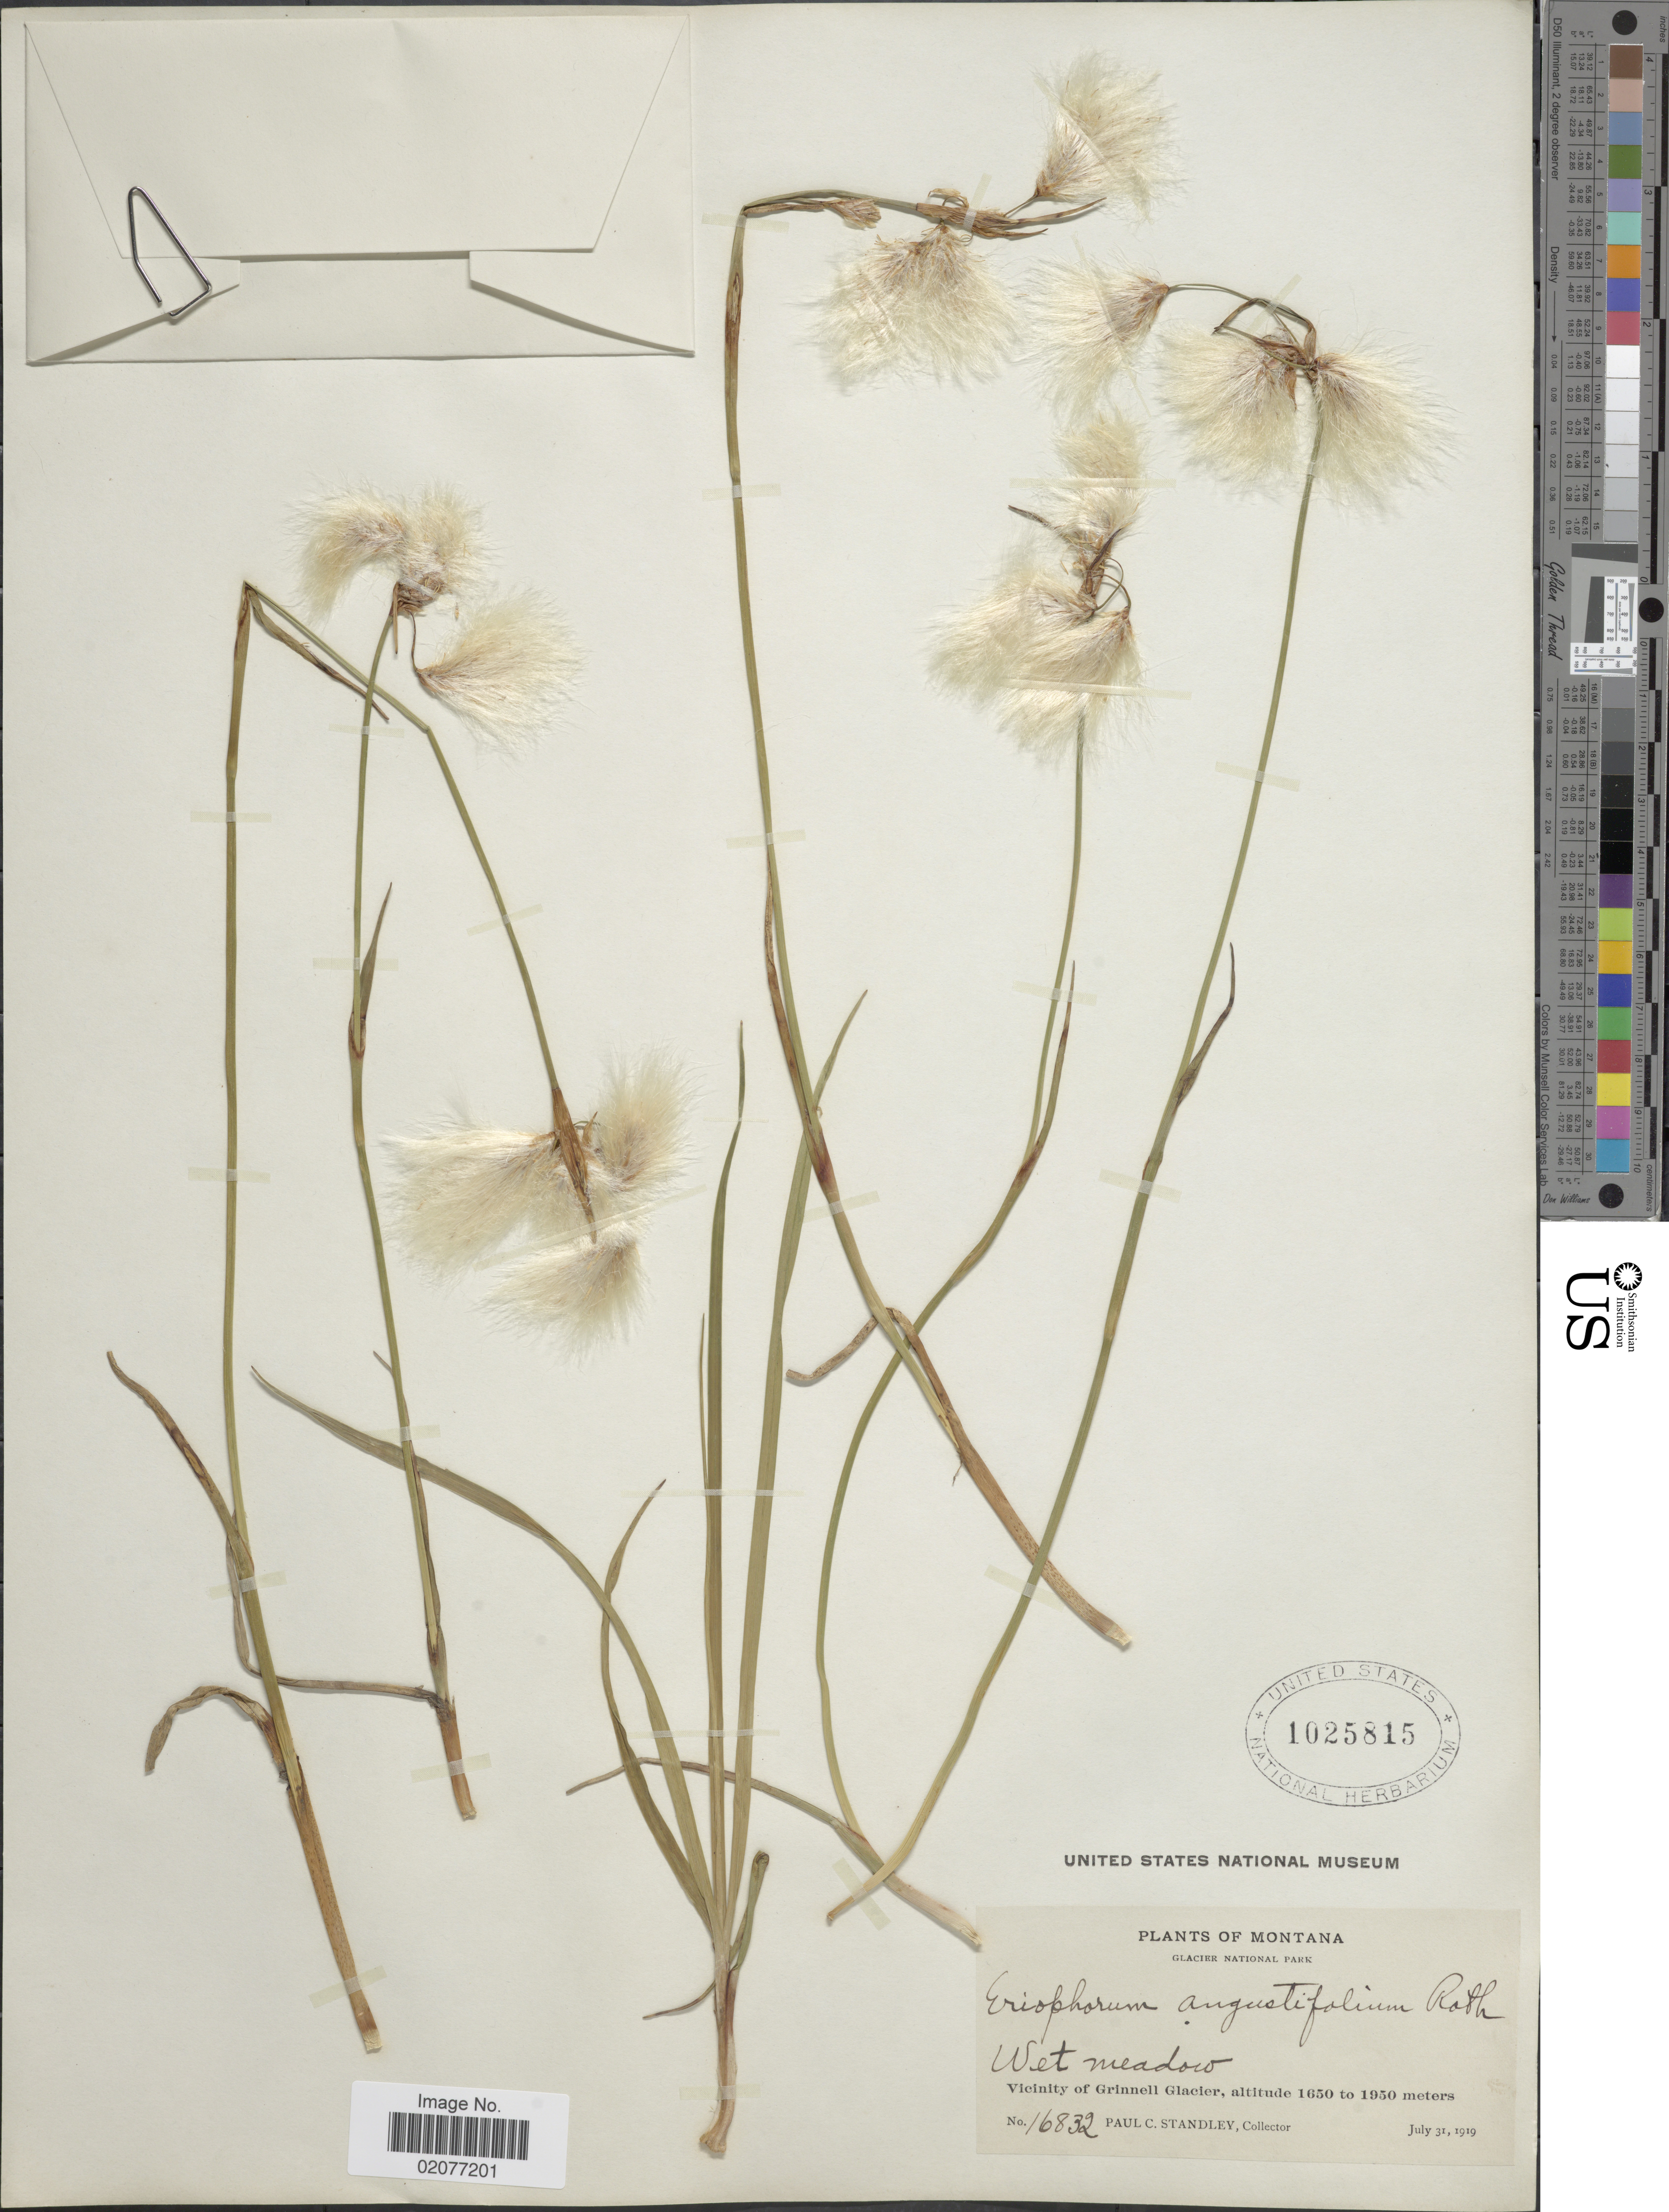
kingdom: Plantae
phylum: Tracheophyta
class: Liliopsida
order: Poales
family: Cyperaceae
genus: Eriophorum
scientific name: Eriophorum angustifolium subsp. angustifolium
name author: Honck.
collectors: P. C. Standley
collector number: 16832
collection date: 1919-07-31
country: United States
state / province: Montana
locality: Montana Glacier National Park, Vicinity of Grinnell Glacier.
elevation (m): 1650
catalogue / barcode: US 1025815